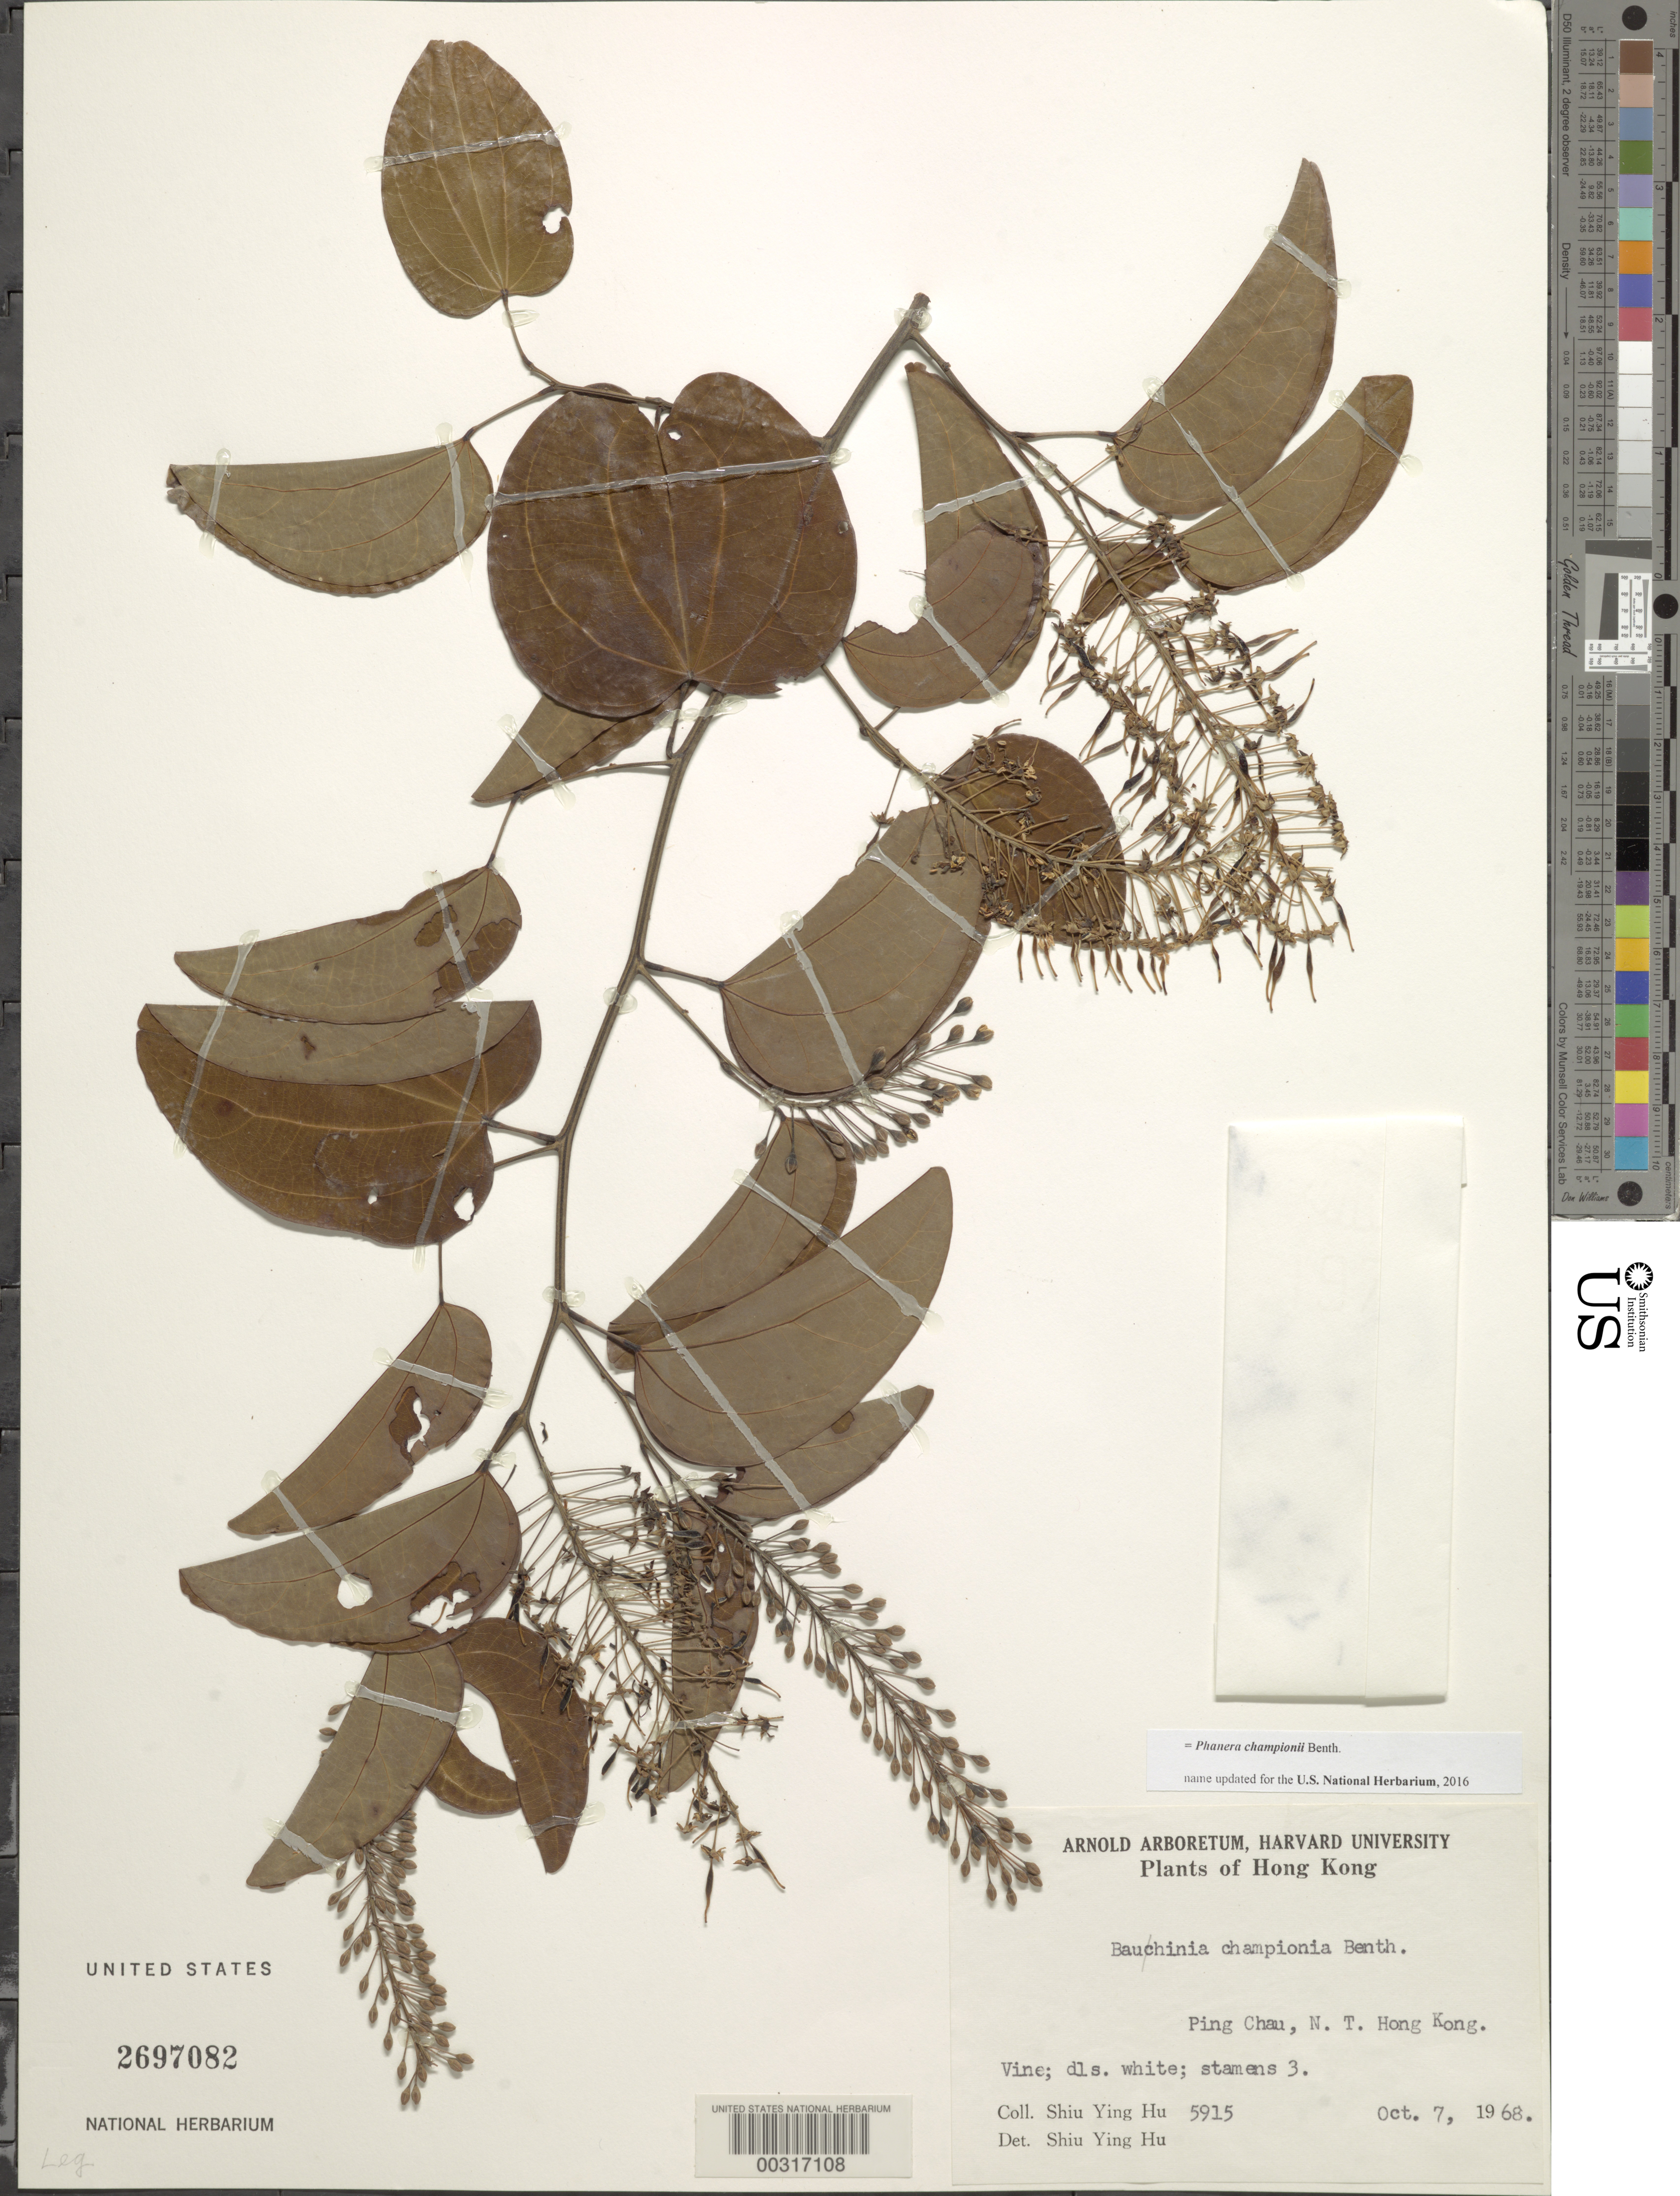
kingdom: Plantae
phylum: Tracheophyta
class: Magnoliopsida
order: Fabales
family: Fabaceae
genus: Phanera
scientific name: Phanera championii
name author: Benth.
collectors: S. Y. Hu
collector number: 5915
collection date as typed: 07 Oct 1968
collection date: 1968-10-07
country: China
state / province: Hong Kong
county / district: New Territories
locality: Ping chau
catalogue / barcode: US 2697082